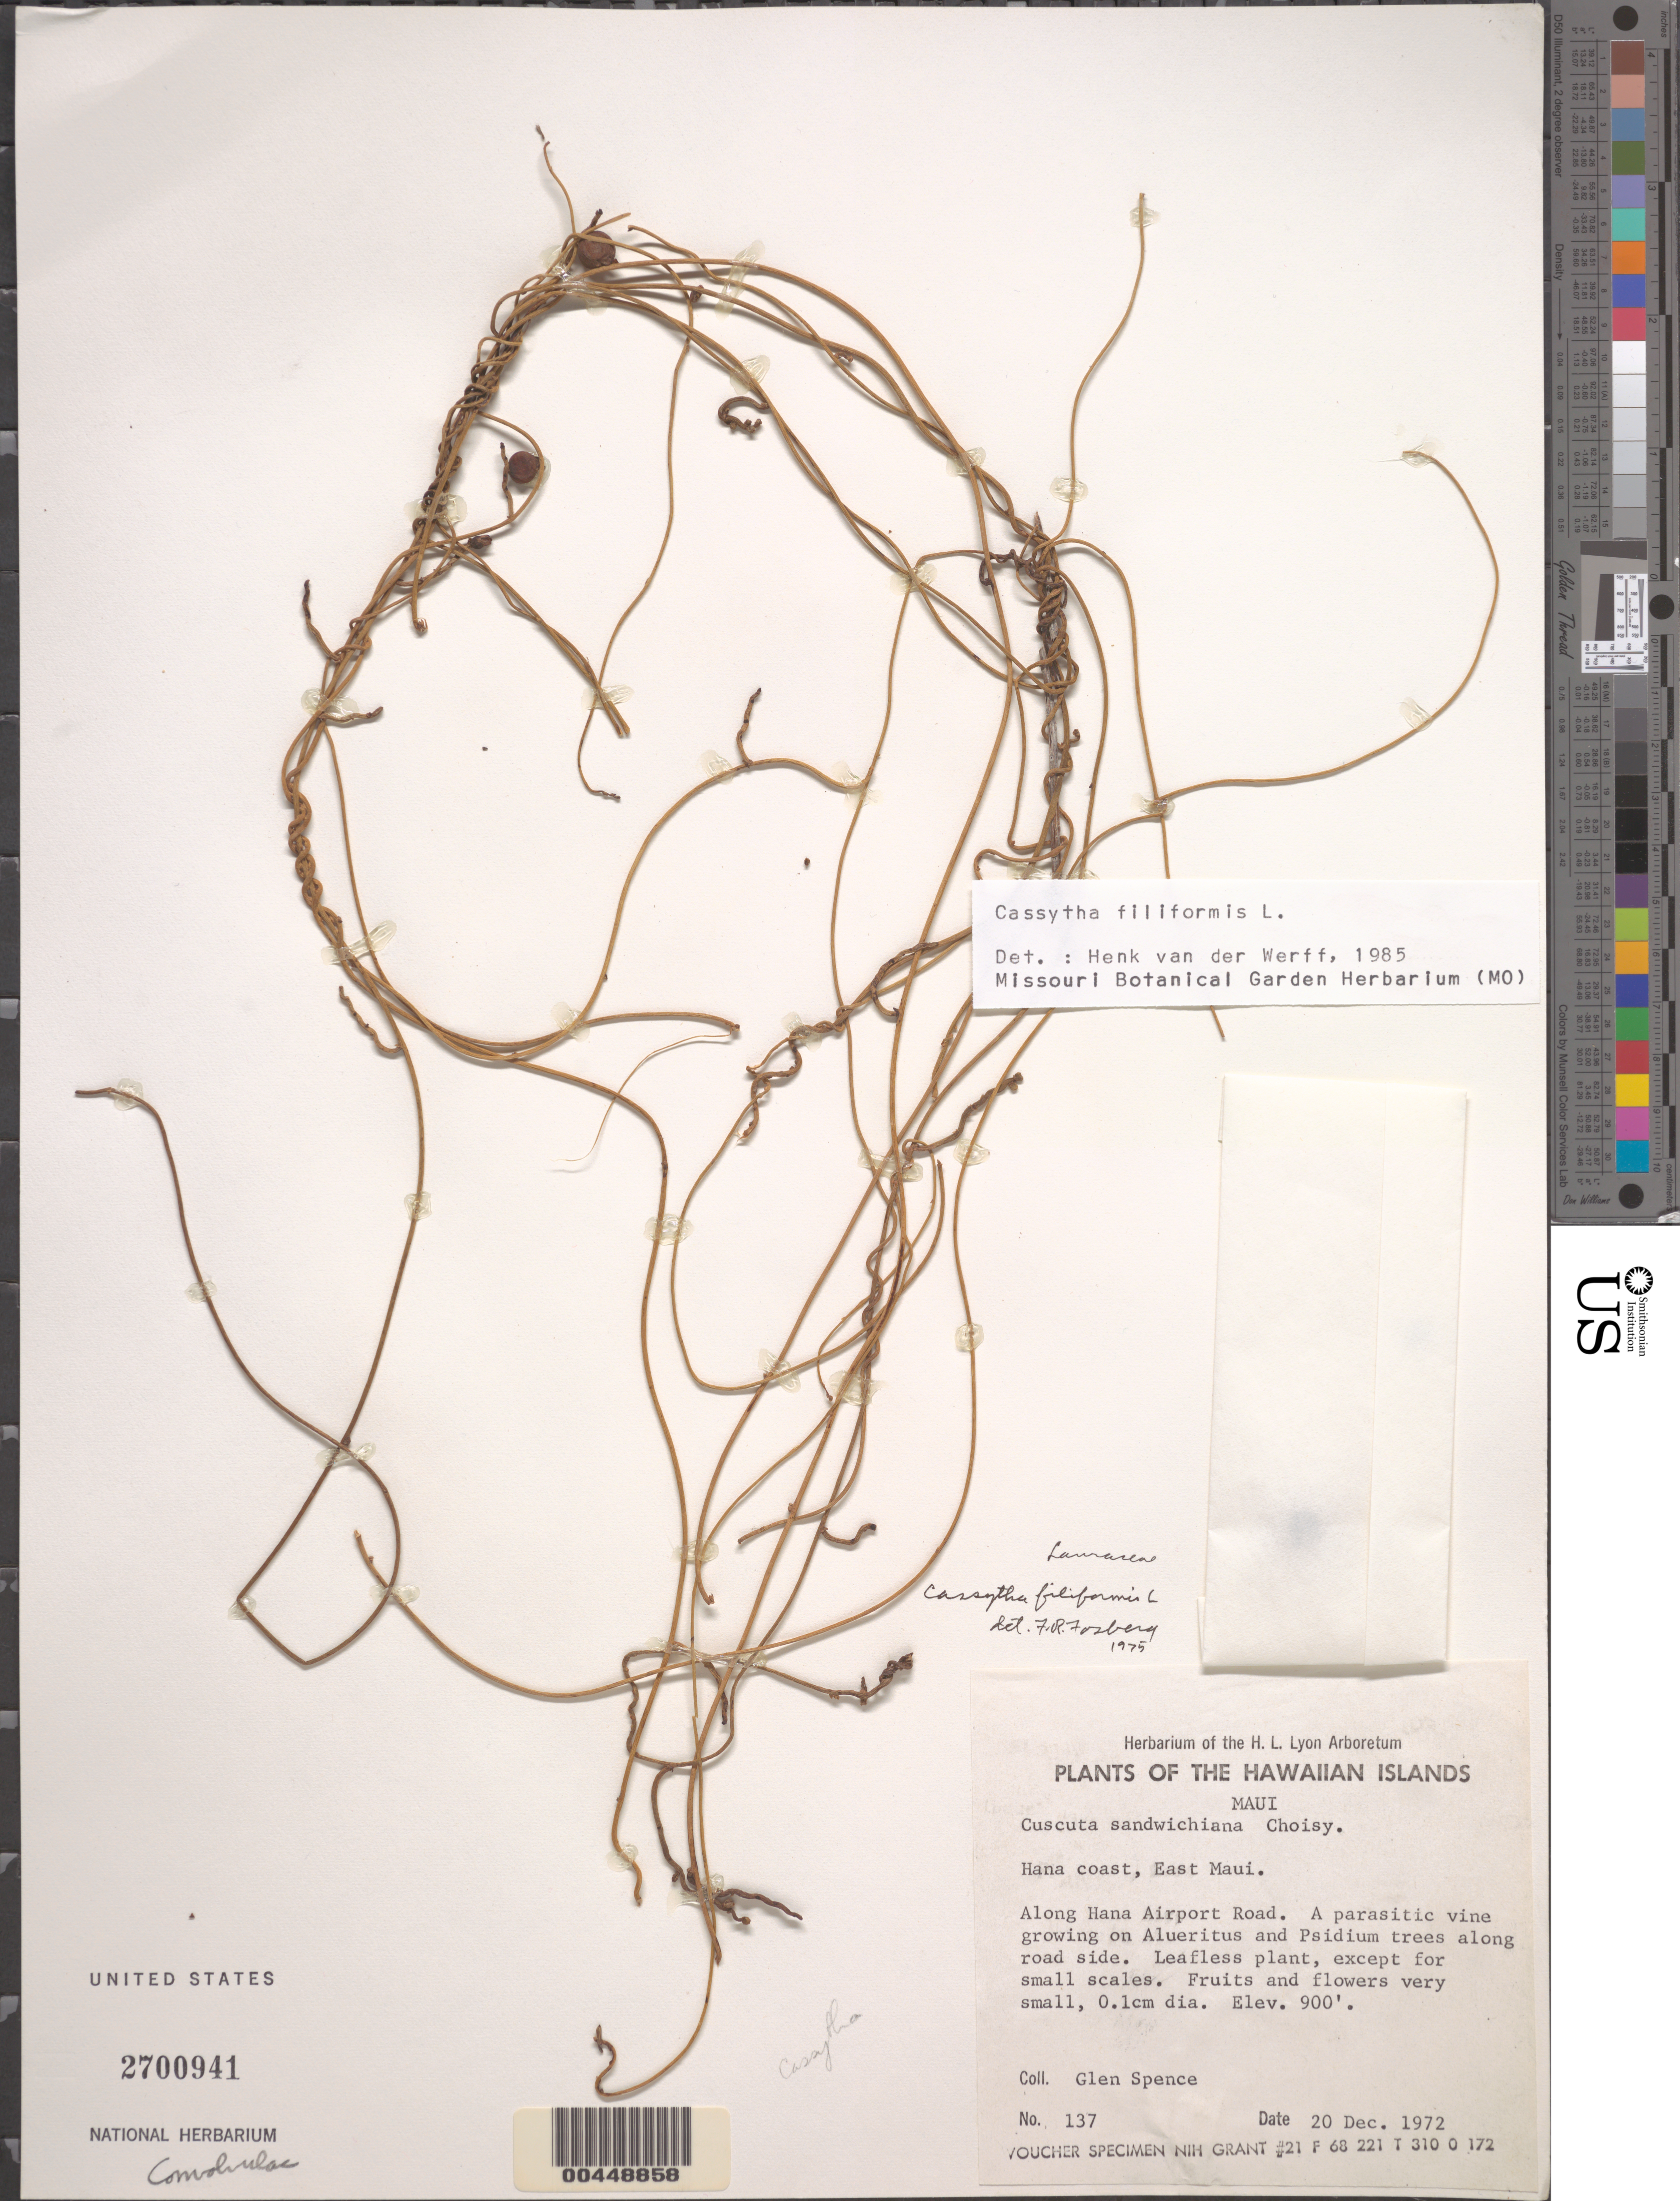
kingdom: Plantae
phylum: Tracheophyta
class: Magnoliopsida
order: Laurales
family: Lauraceae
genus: Cassytha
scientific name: Cassytha filiformis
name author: L.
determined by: Fosberg, F. R.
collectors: G. Spence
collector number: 137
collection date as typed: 20 Dec 1972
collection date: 1972-12-20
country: United States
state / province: Hawaii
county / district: Maui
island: Maui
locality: Hana coast, E Maui, along Hana Airport Rd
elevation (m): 274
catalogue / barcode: US 2700941